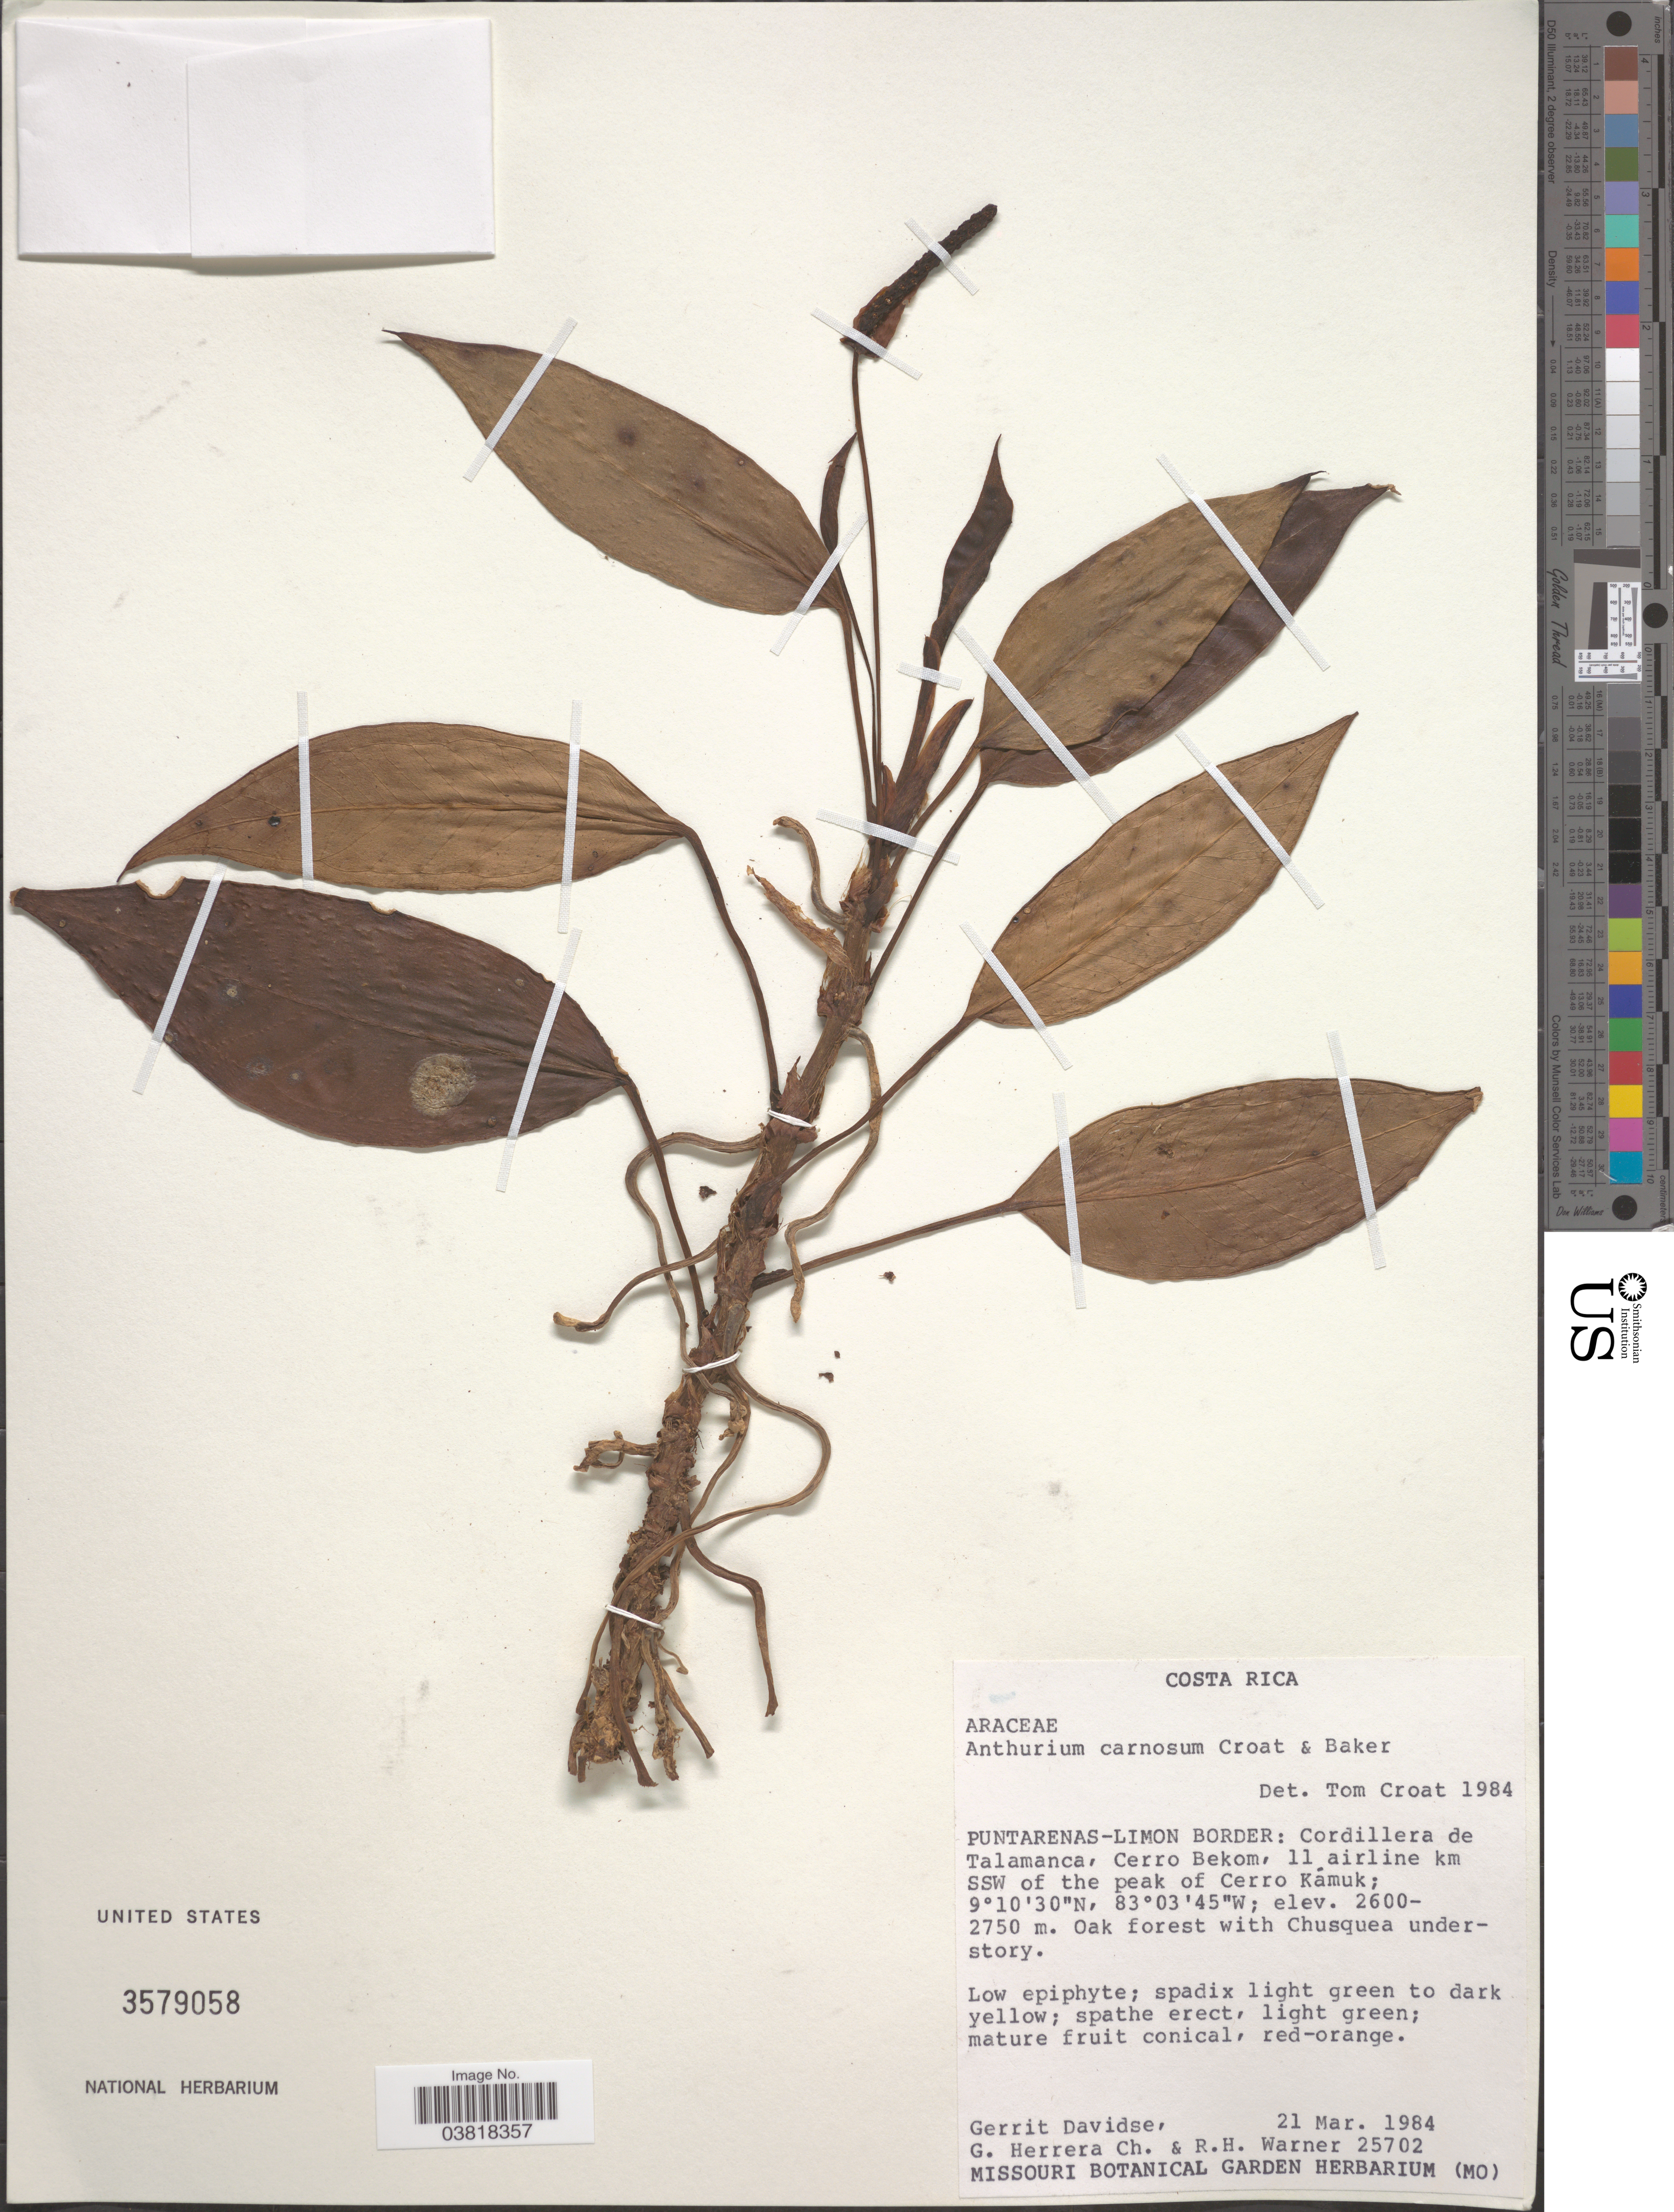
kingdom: Plantae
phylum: Tracheophyta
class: Liliopsida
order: Alismatales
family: Araceae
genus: Anthurium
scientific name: Anthurium carnosum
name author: Croat & R.A. Baker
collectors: G. Davidse, G. Herrera Ch. & R. H. Warner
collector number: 25702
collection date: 1984-03-21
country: Costa Rica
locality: Puntarenas-Limon Border: Cordillera de Talamanca, Cerro Bekom, 11 airline km SSW of the peak of Cerro Kámuk.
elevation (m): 2600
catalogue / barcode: US 3579058